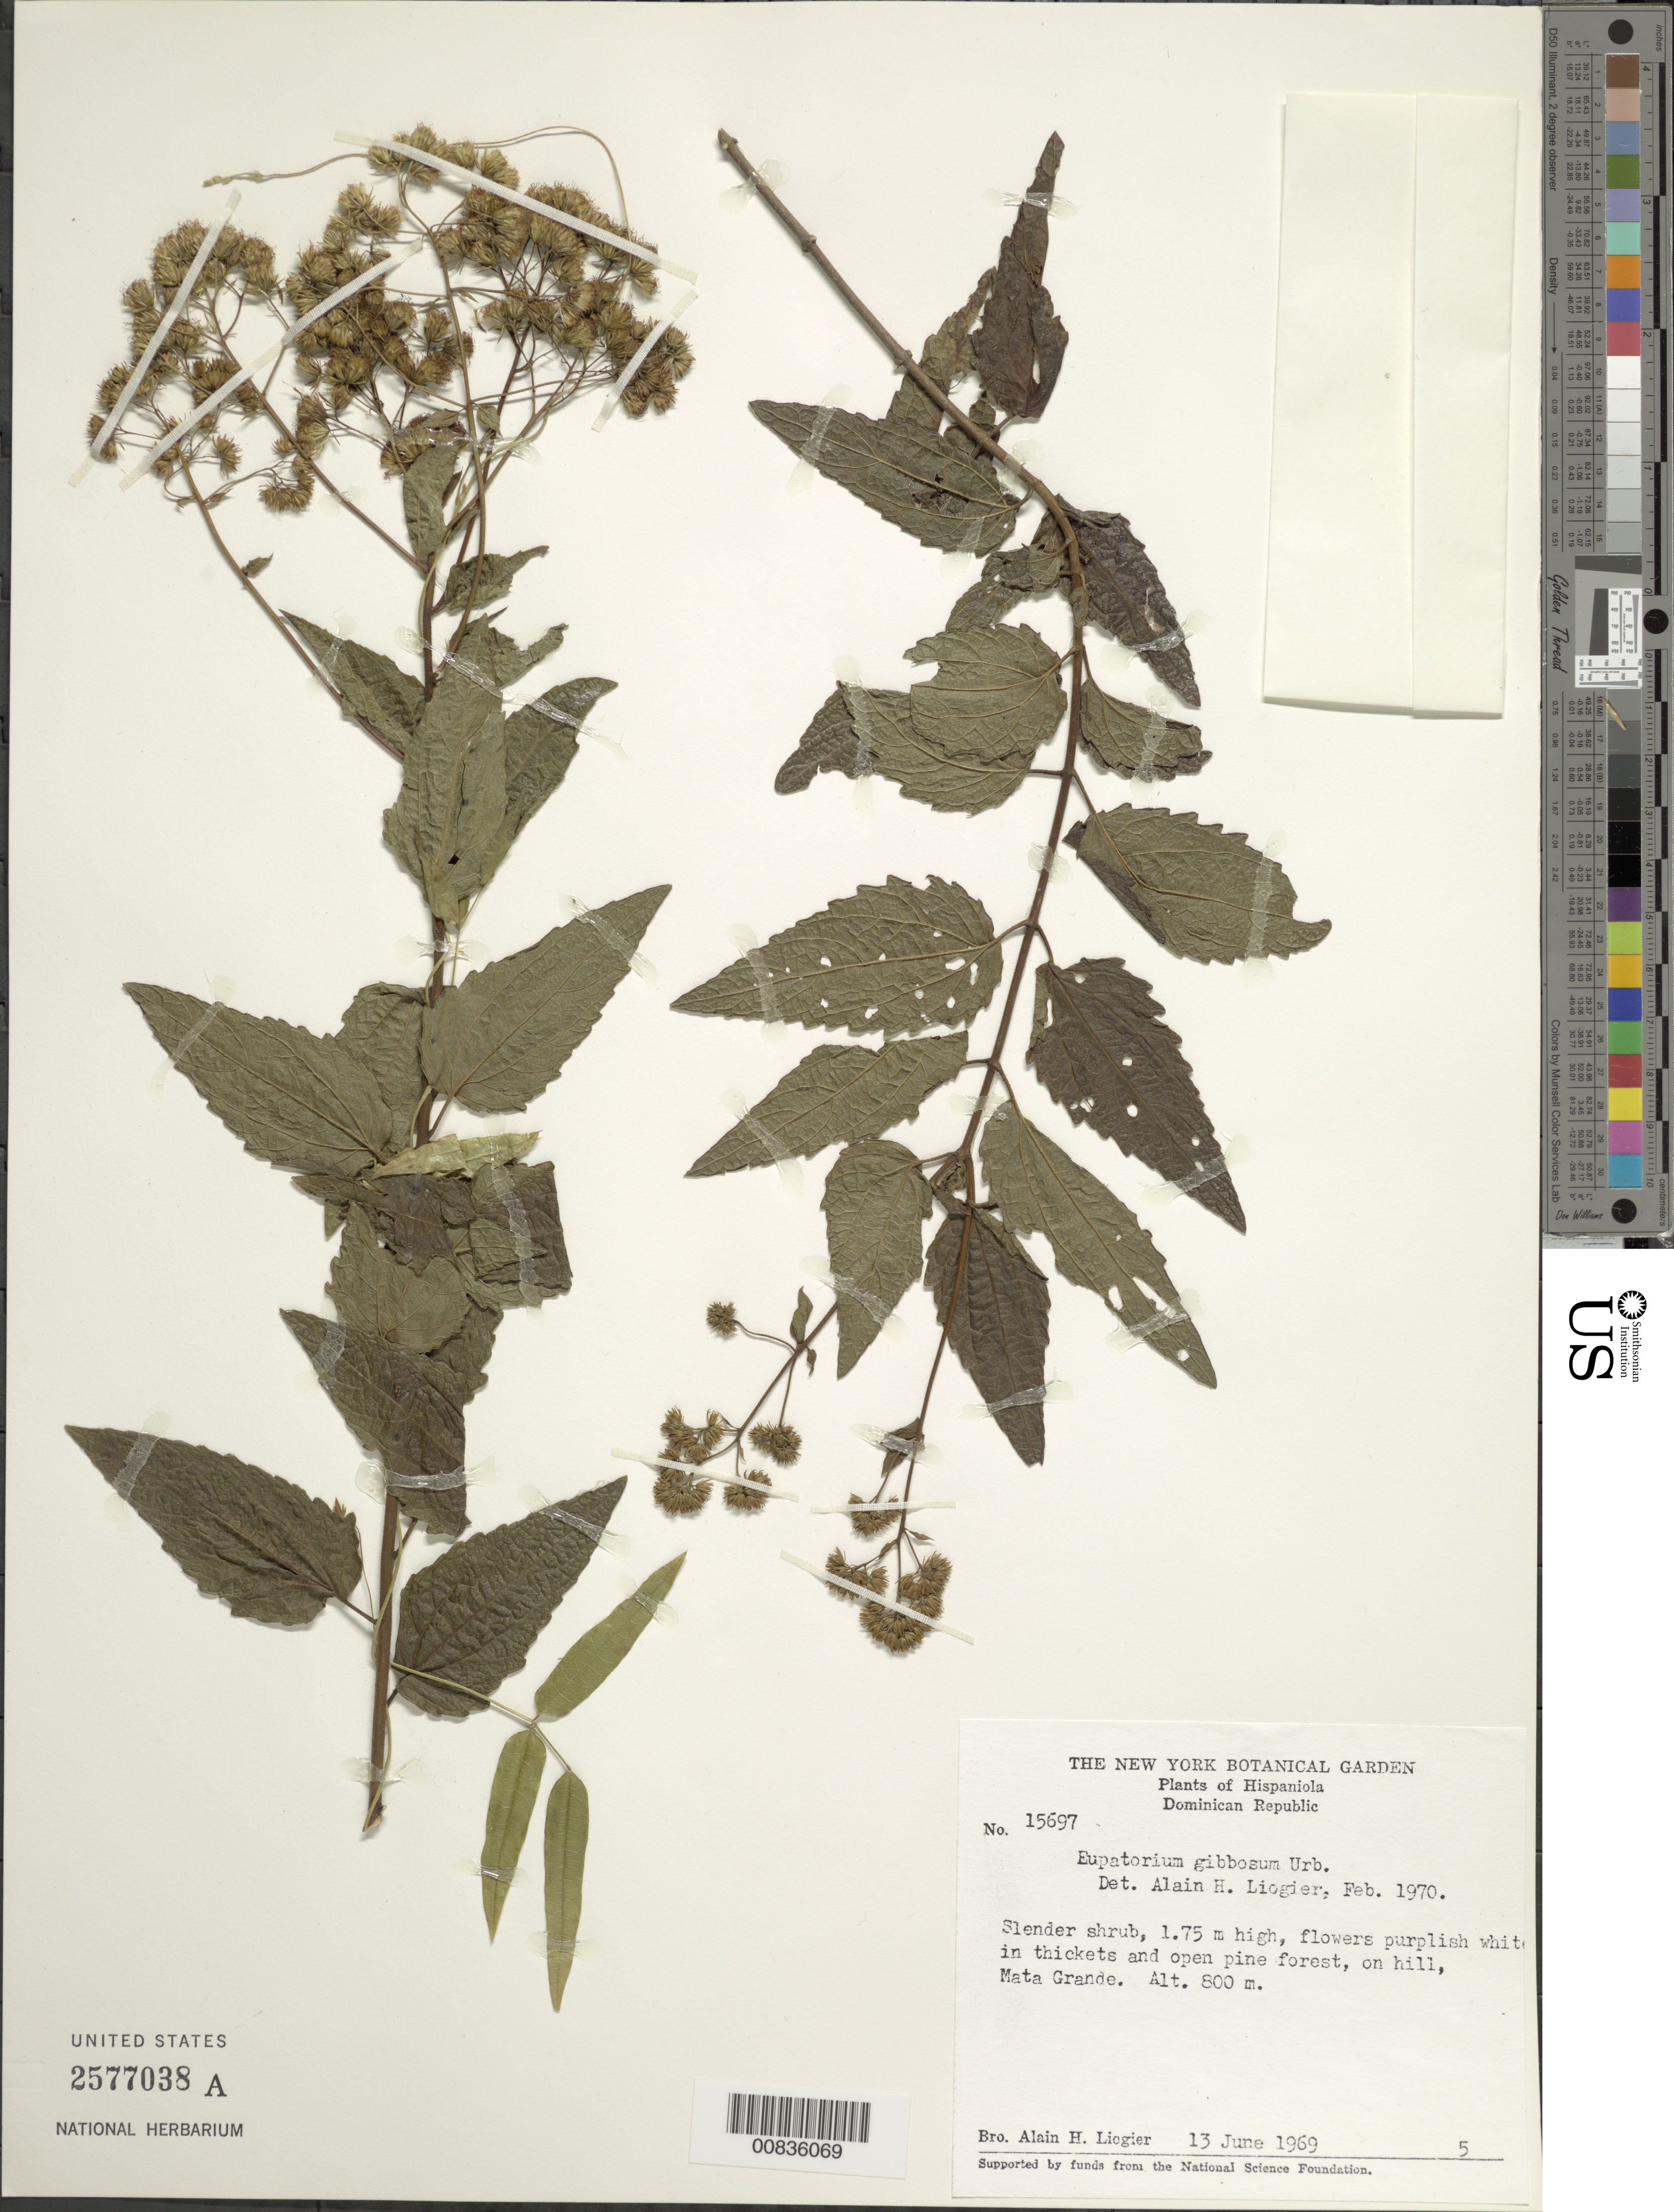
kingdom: Plantae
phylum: Tracheophyta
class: Magnoliopsida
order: Asterales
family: Asteraceae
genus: Koanophyllon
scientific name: Koanophyllon gibbosum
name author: (Urb.) R.M. King & H. Rob.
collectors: A. H. Liogier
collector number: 15697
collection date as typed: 13 Jun 1969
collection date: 1969-06-13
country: Dominican Republic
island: Hispaniola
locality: Mata Grande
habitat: In thickets and open pine forest on hill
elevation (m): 800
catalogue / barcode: US 2577038